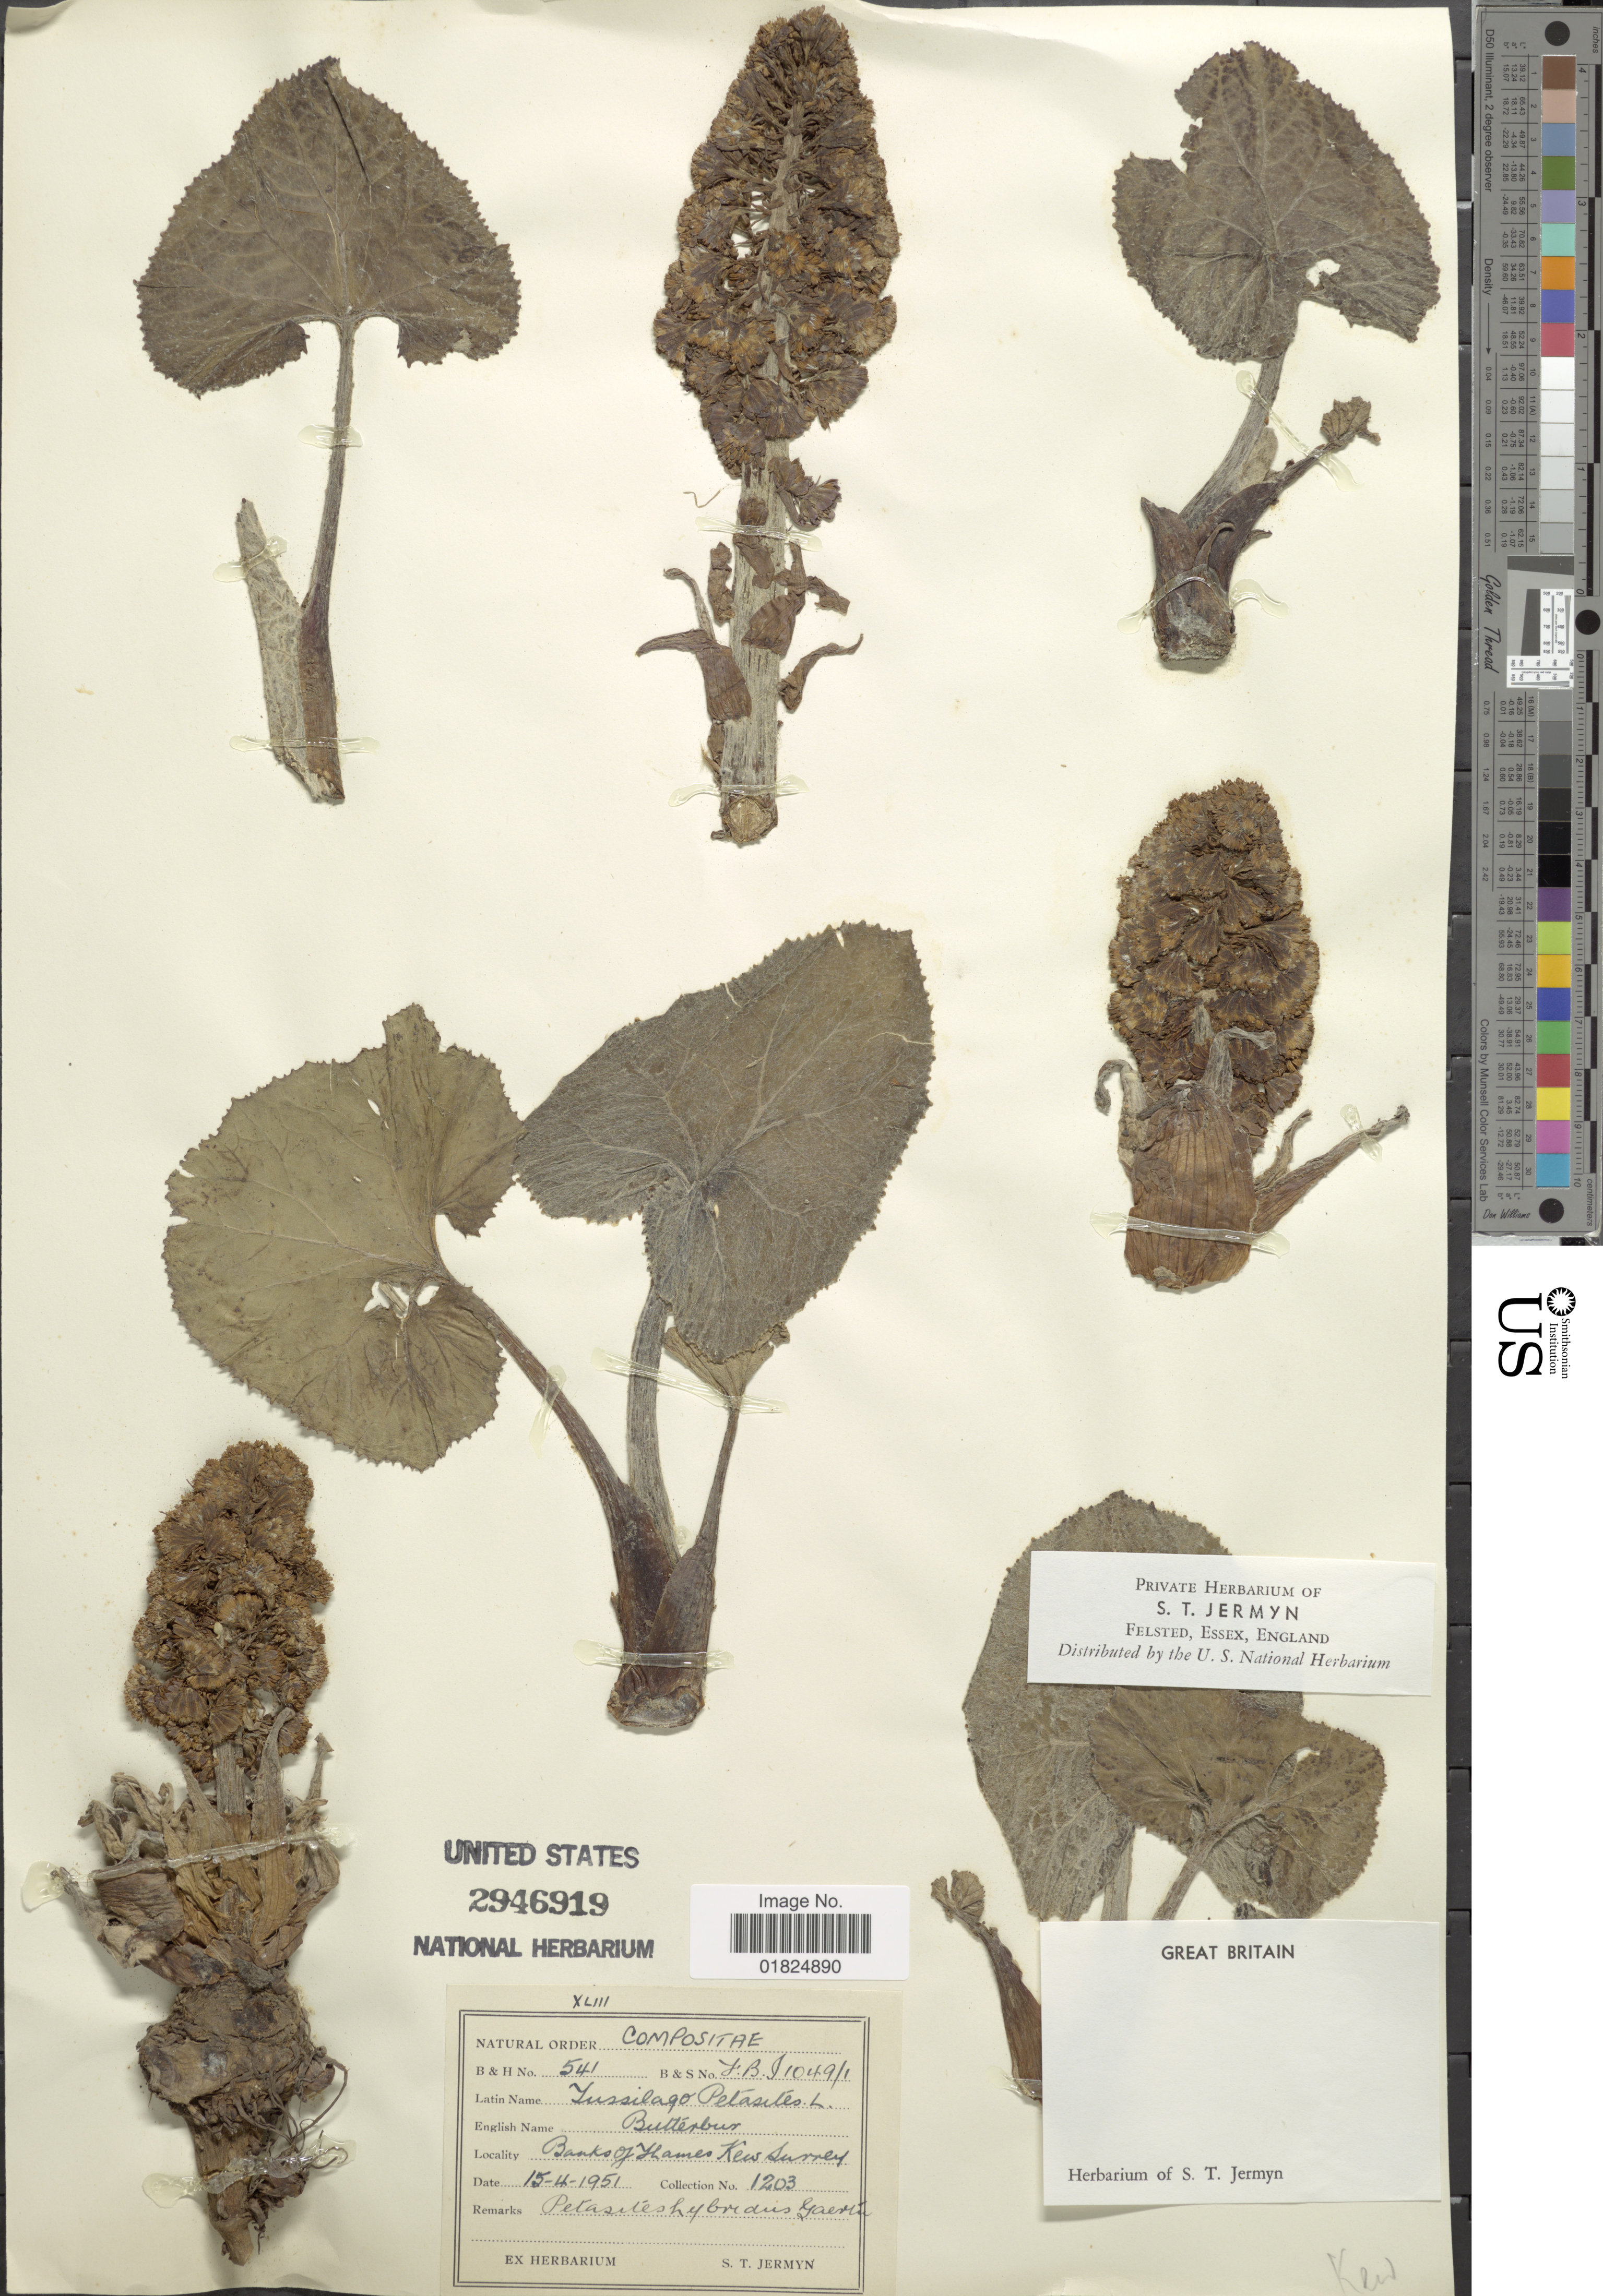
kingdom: Plantae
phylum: Tracheophyta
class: Magnoliopsida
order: Asterales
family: Asteraceae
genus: Petasites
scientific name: Petasites hybridus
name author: (L.) G. Gaertn. et al.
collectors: S. Jermyn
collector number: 1203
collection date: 1951-04-15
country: United Kingdom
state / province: England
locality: Great Britain. Banks of Jhames Kew Surrey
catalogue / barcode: US 2946919